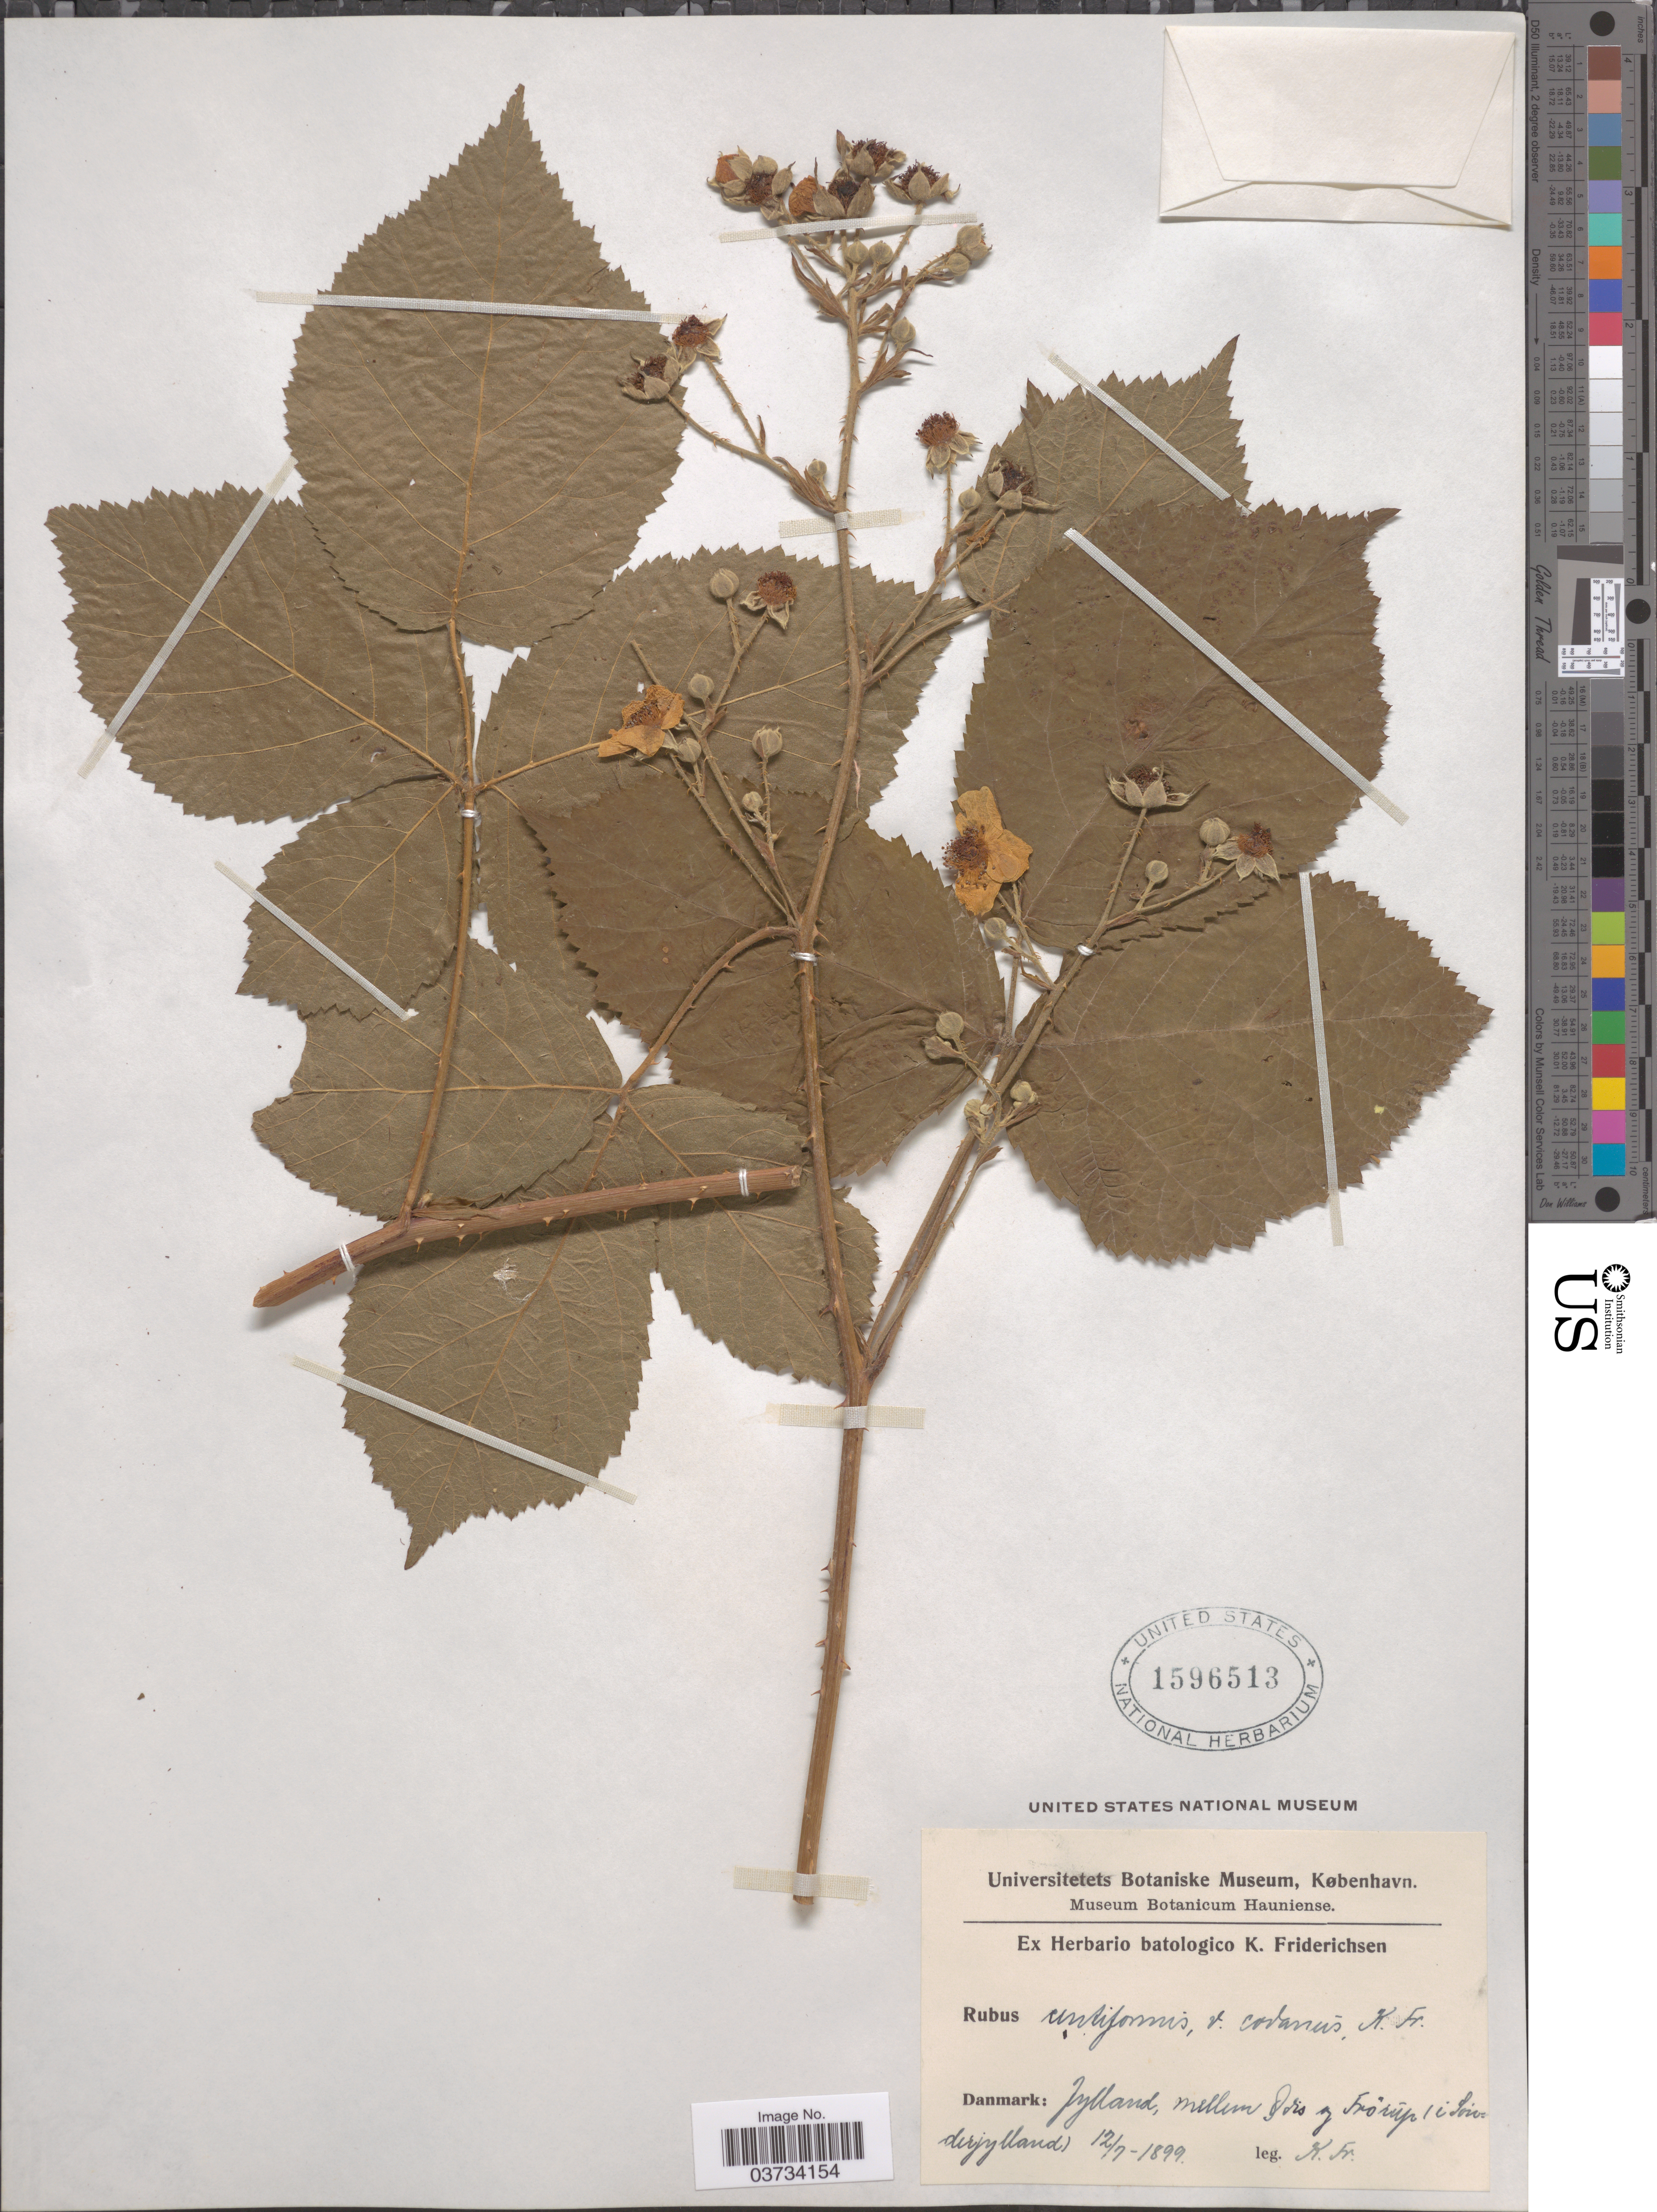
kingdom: Plantae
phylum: Tracheophyta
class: Magnoliopsida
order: Rosales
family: Rosaceae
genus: Rubus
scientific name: Rubus centiformis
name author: Frid. ex Erichsen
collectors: K. Friderichsen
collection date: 1899-07-12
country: Denmark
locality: Jylland, mellem Odis og Frörūp (i Sonderjylland).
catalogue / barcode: US 1596513